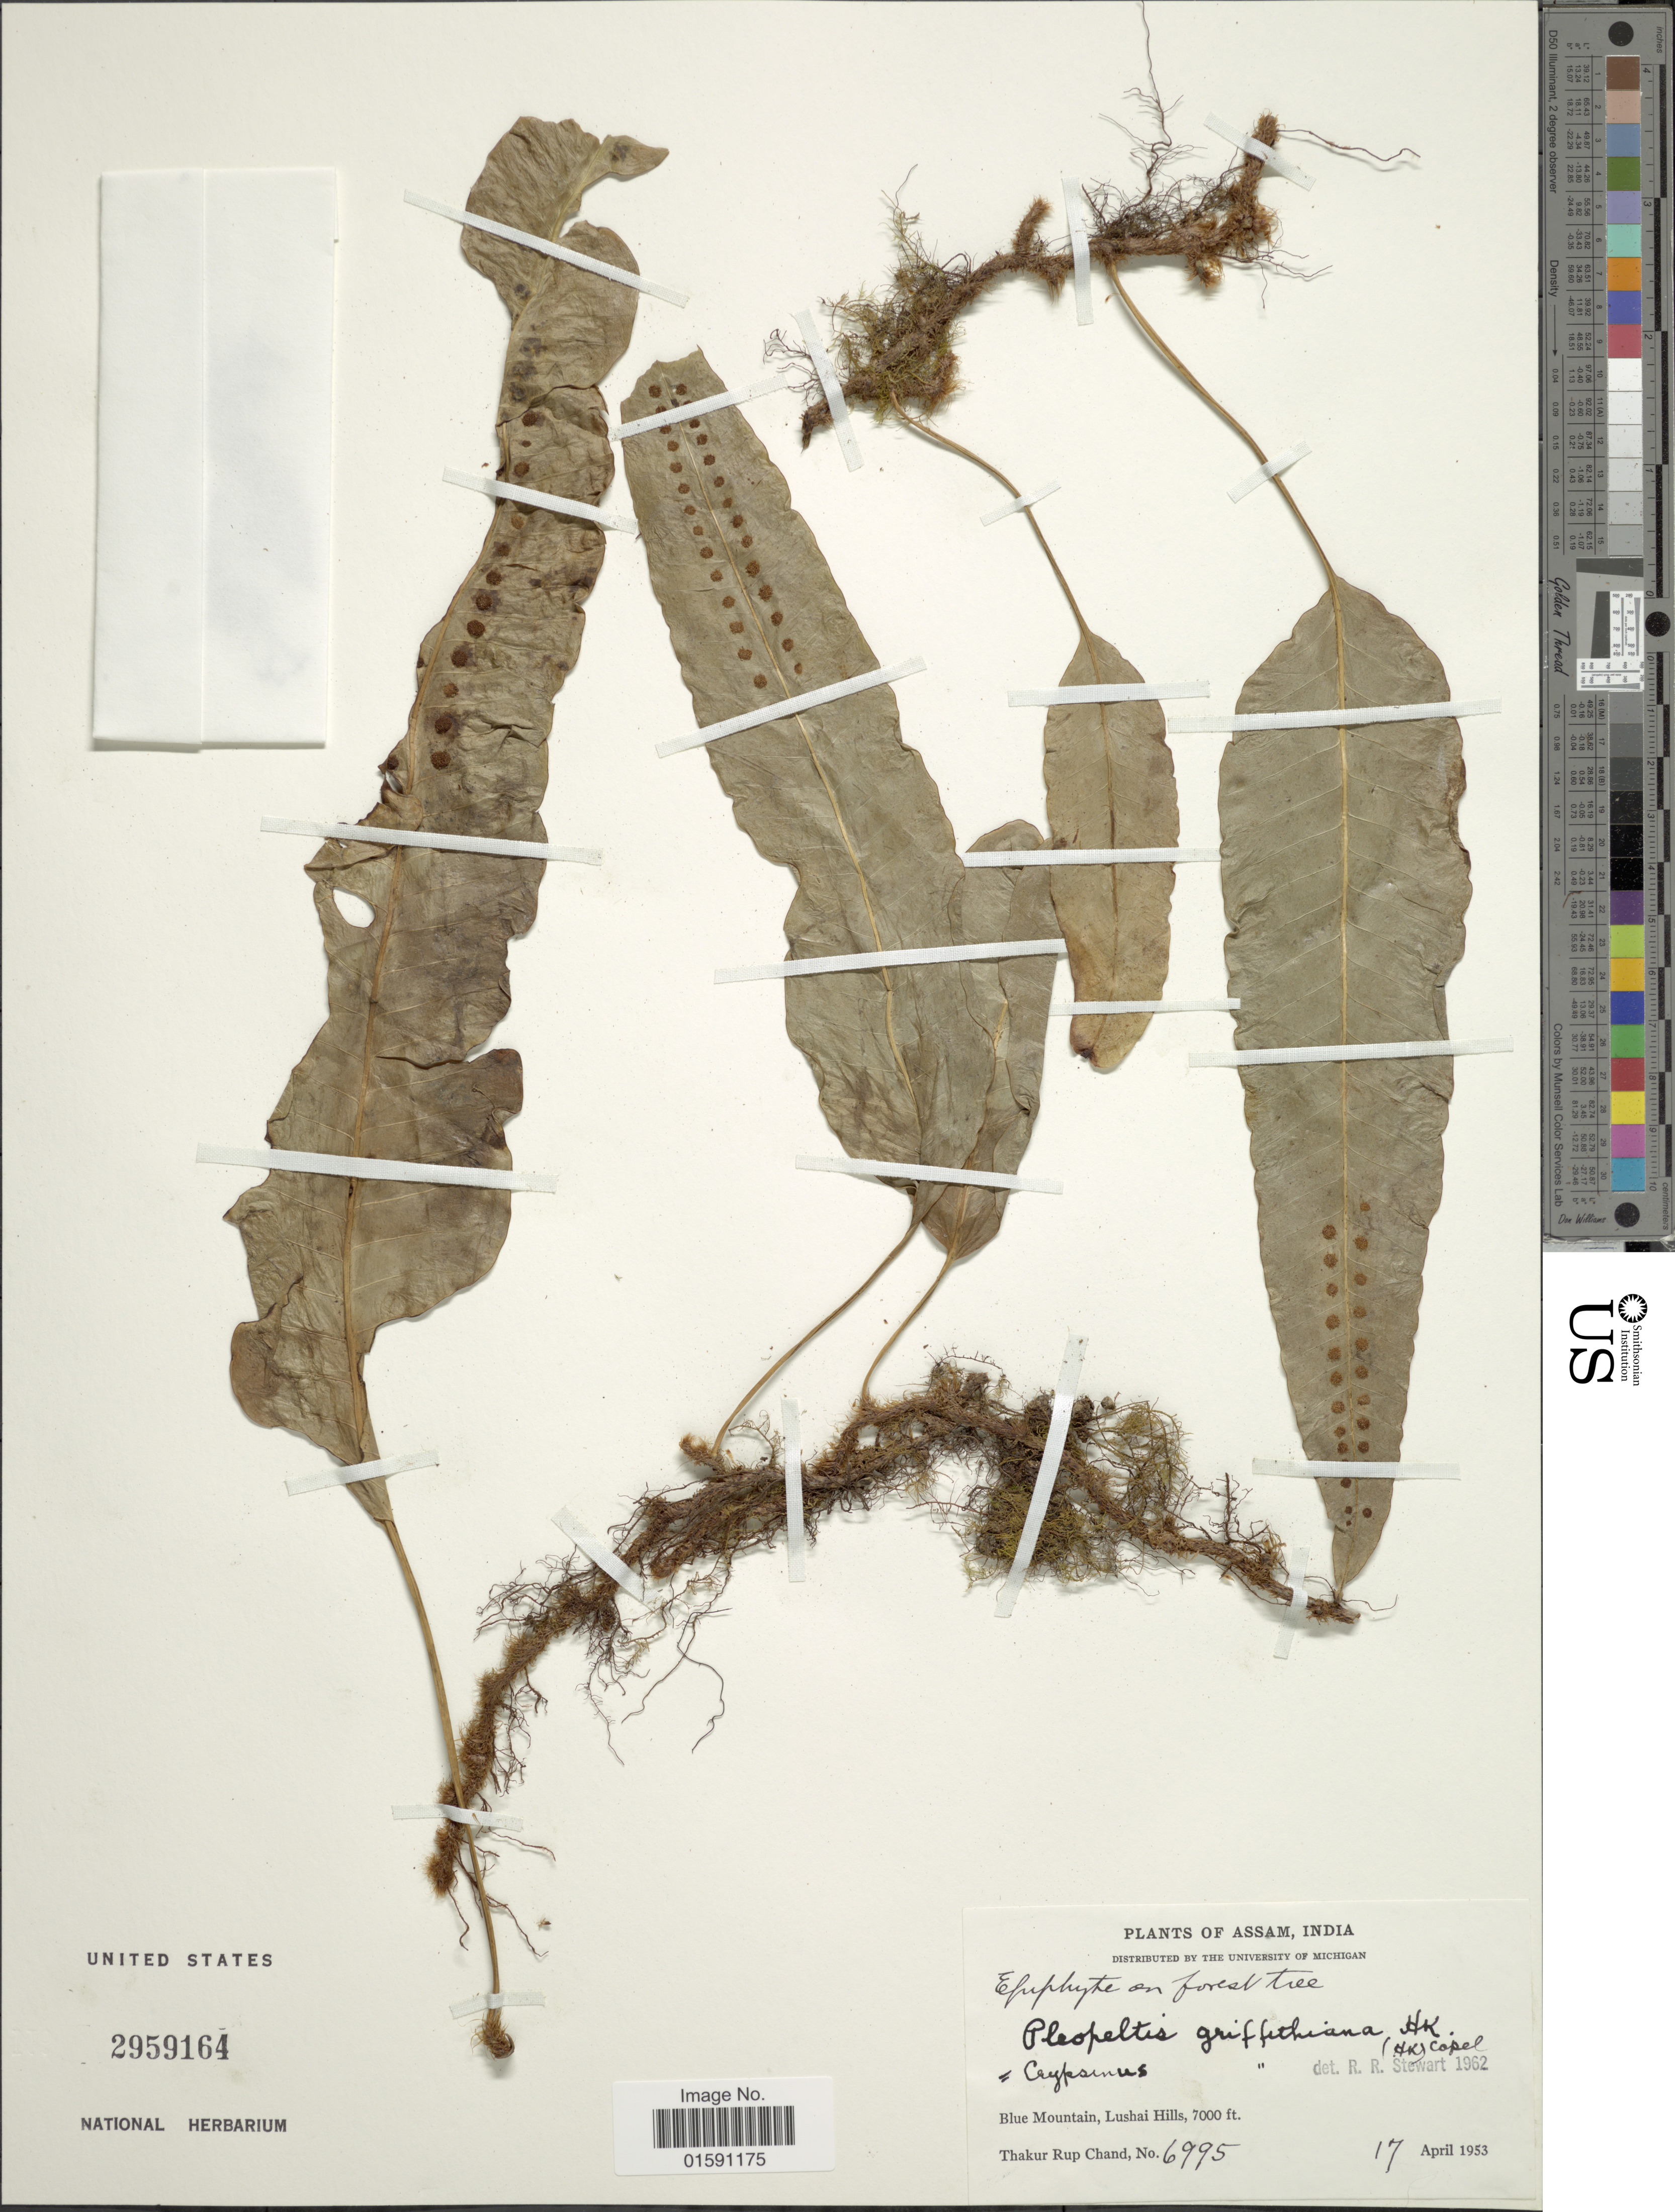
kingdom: Plantae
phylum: Tracheophyta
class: Polypodiopsida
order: Polypodiales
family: Polypodiaceae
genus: Selliguea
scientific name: Selliguea griffithiana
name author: (Hook.) Fraser-Jenk.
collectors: T. R. Chand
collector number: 69695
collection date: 1953-04-17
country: India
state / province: Assam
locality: Blue Mountain , Lushai Hills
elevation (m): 2134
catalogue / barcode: US 2959164